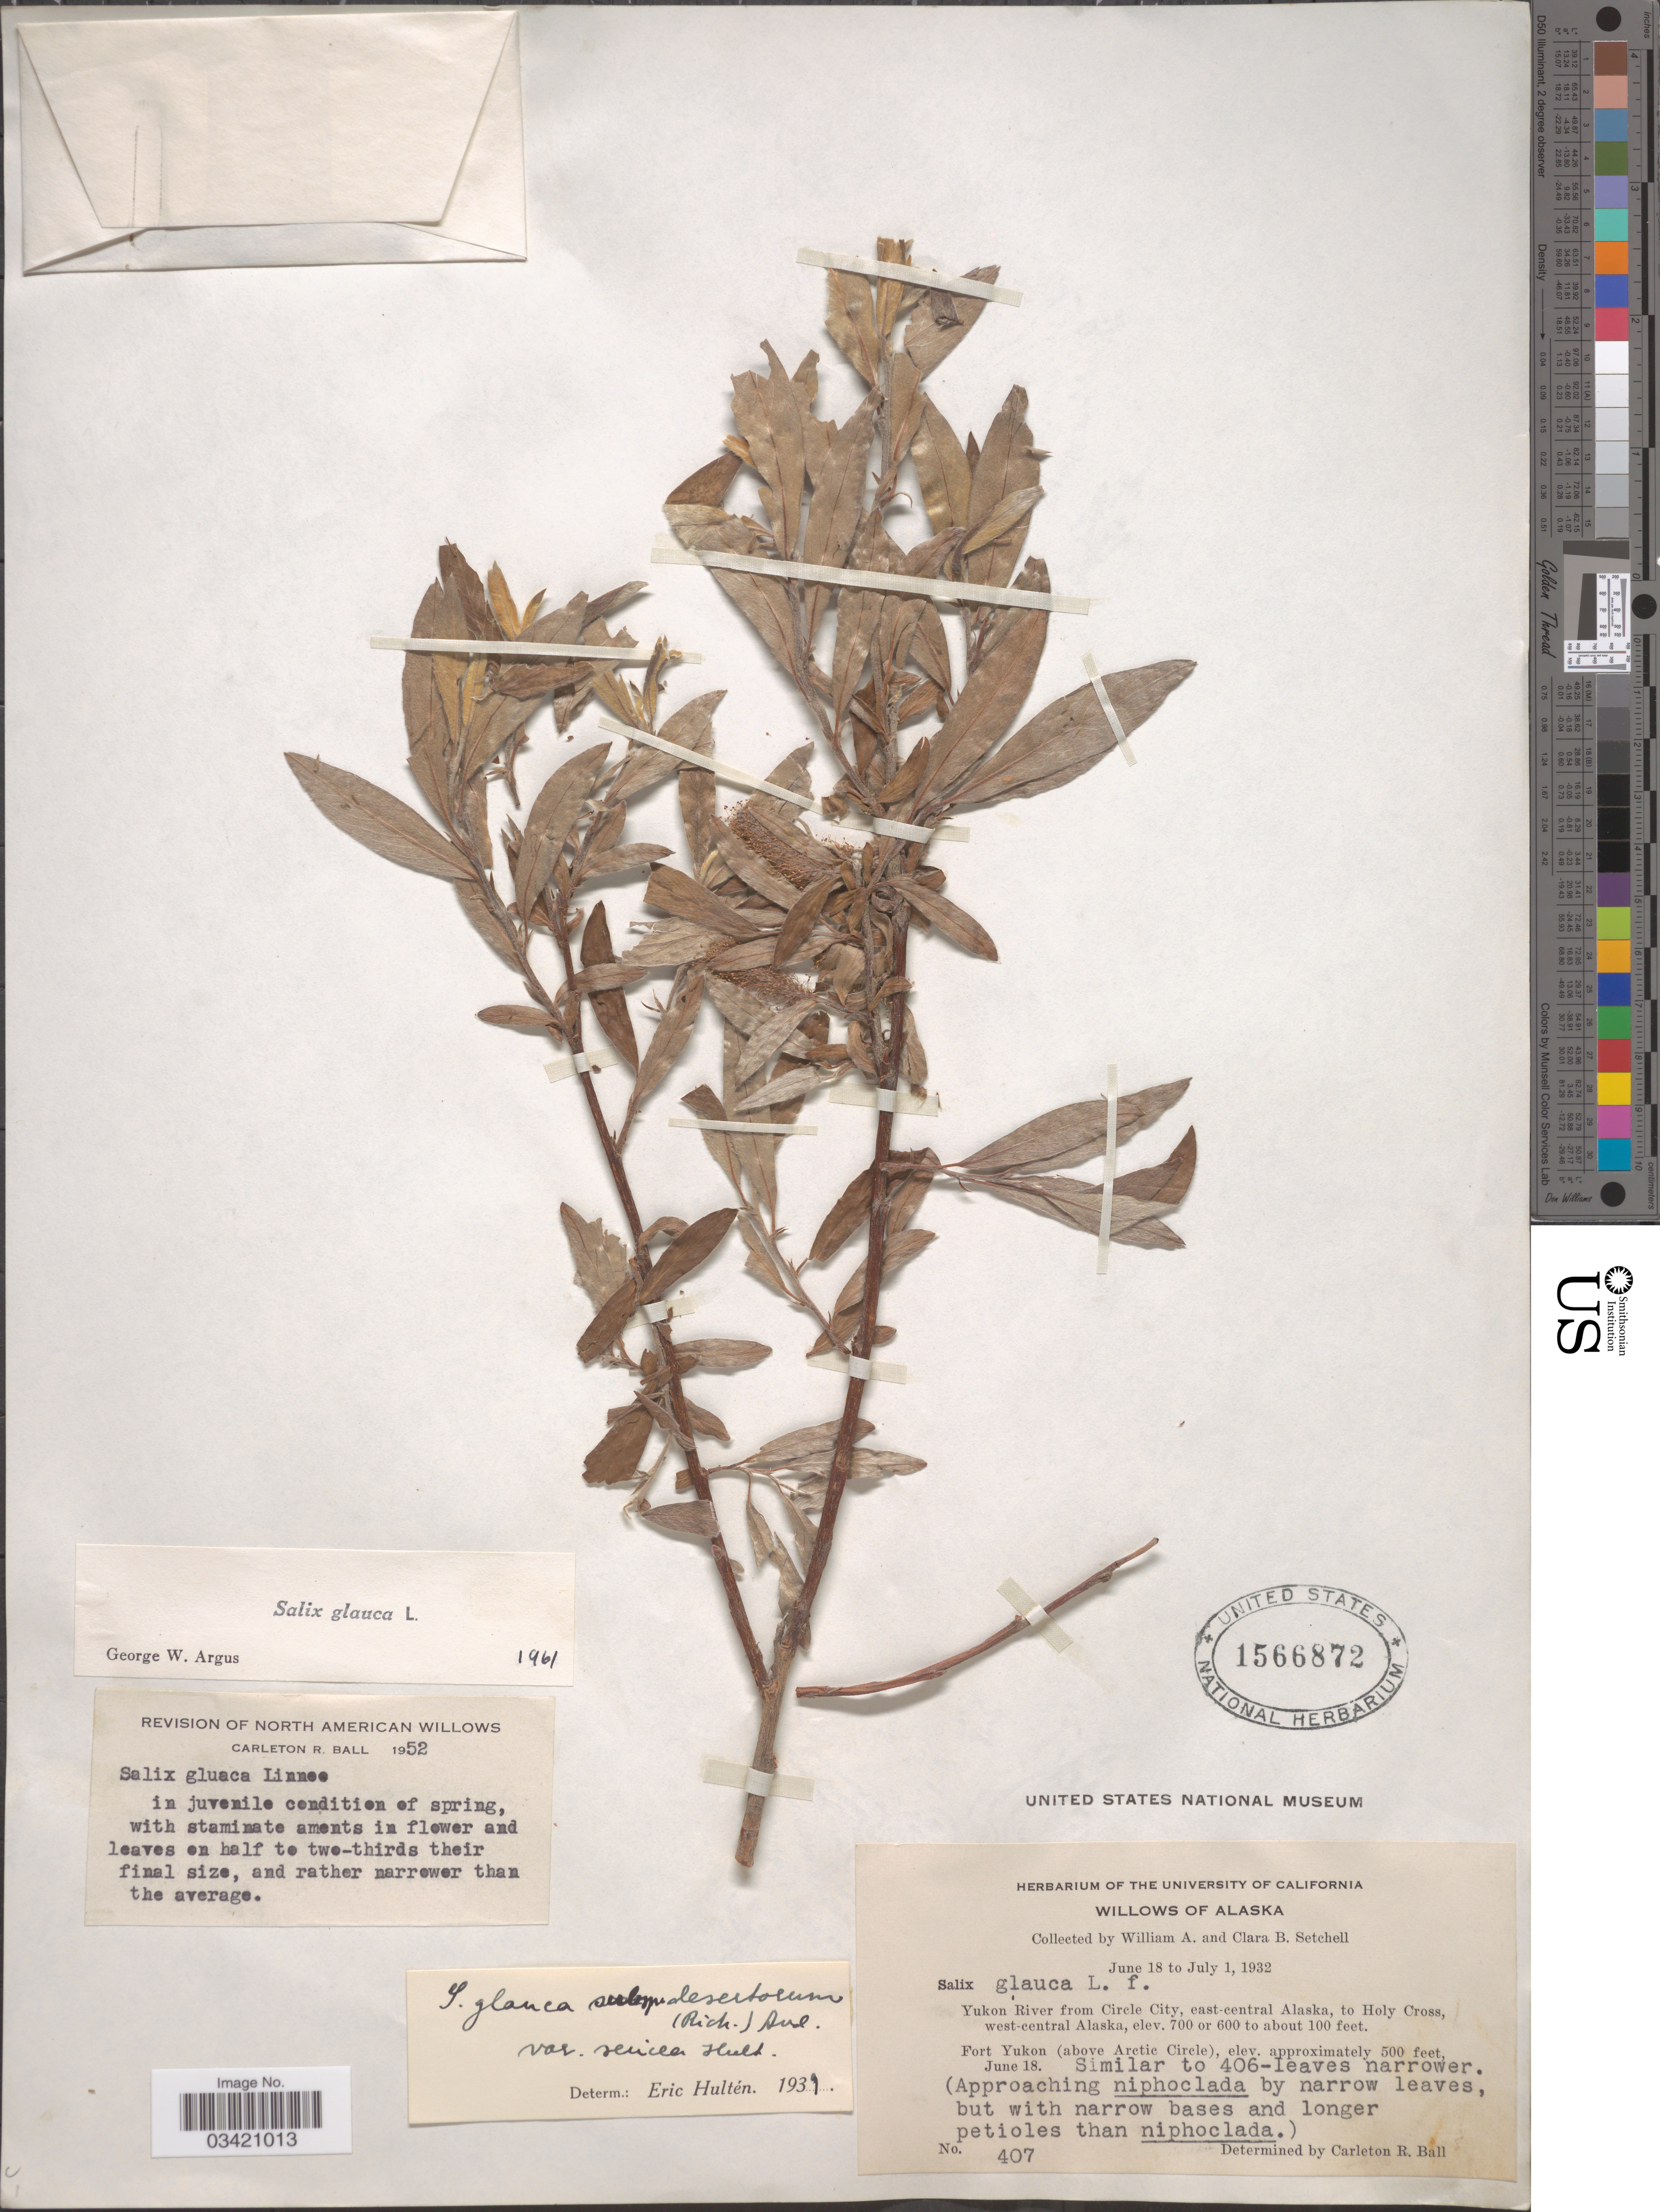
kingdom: Plantae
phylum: Tracheophyta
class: Magnoliopsida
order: Malpighiales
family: Salicaceae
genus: Salix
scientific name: Salix glauca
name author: L.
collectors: W. Setchell & C. B. Setchell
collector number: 407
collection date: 1932-06-18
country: United States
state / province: Alaska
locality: Yukon River from Circle City, east-central Alaska, to Holy Cross, west-central Alaska. Fort Yukon (above Arctic Circle).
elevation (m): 30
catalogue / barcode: US 1566872